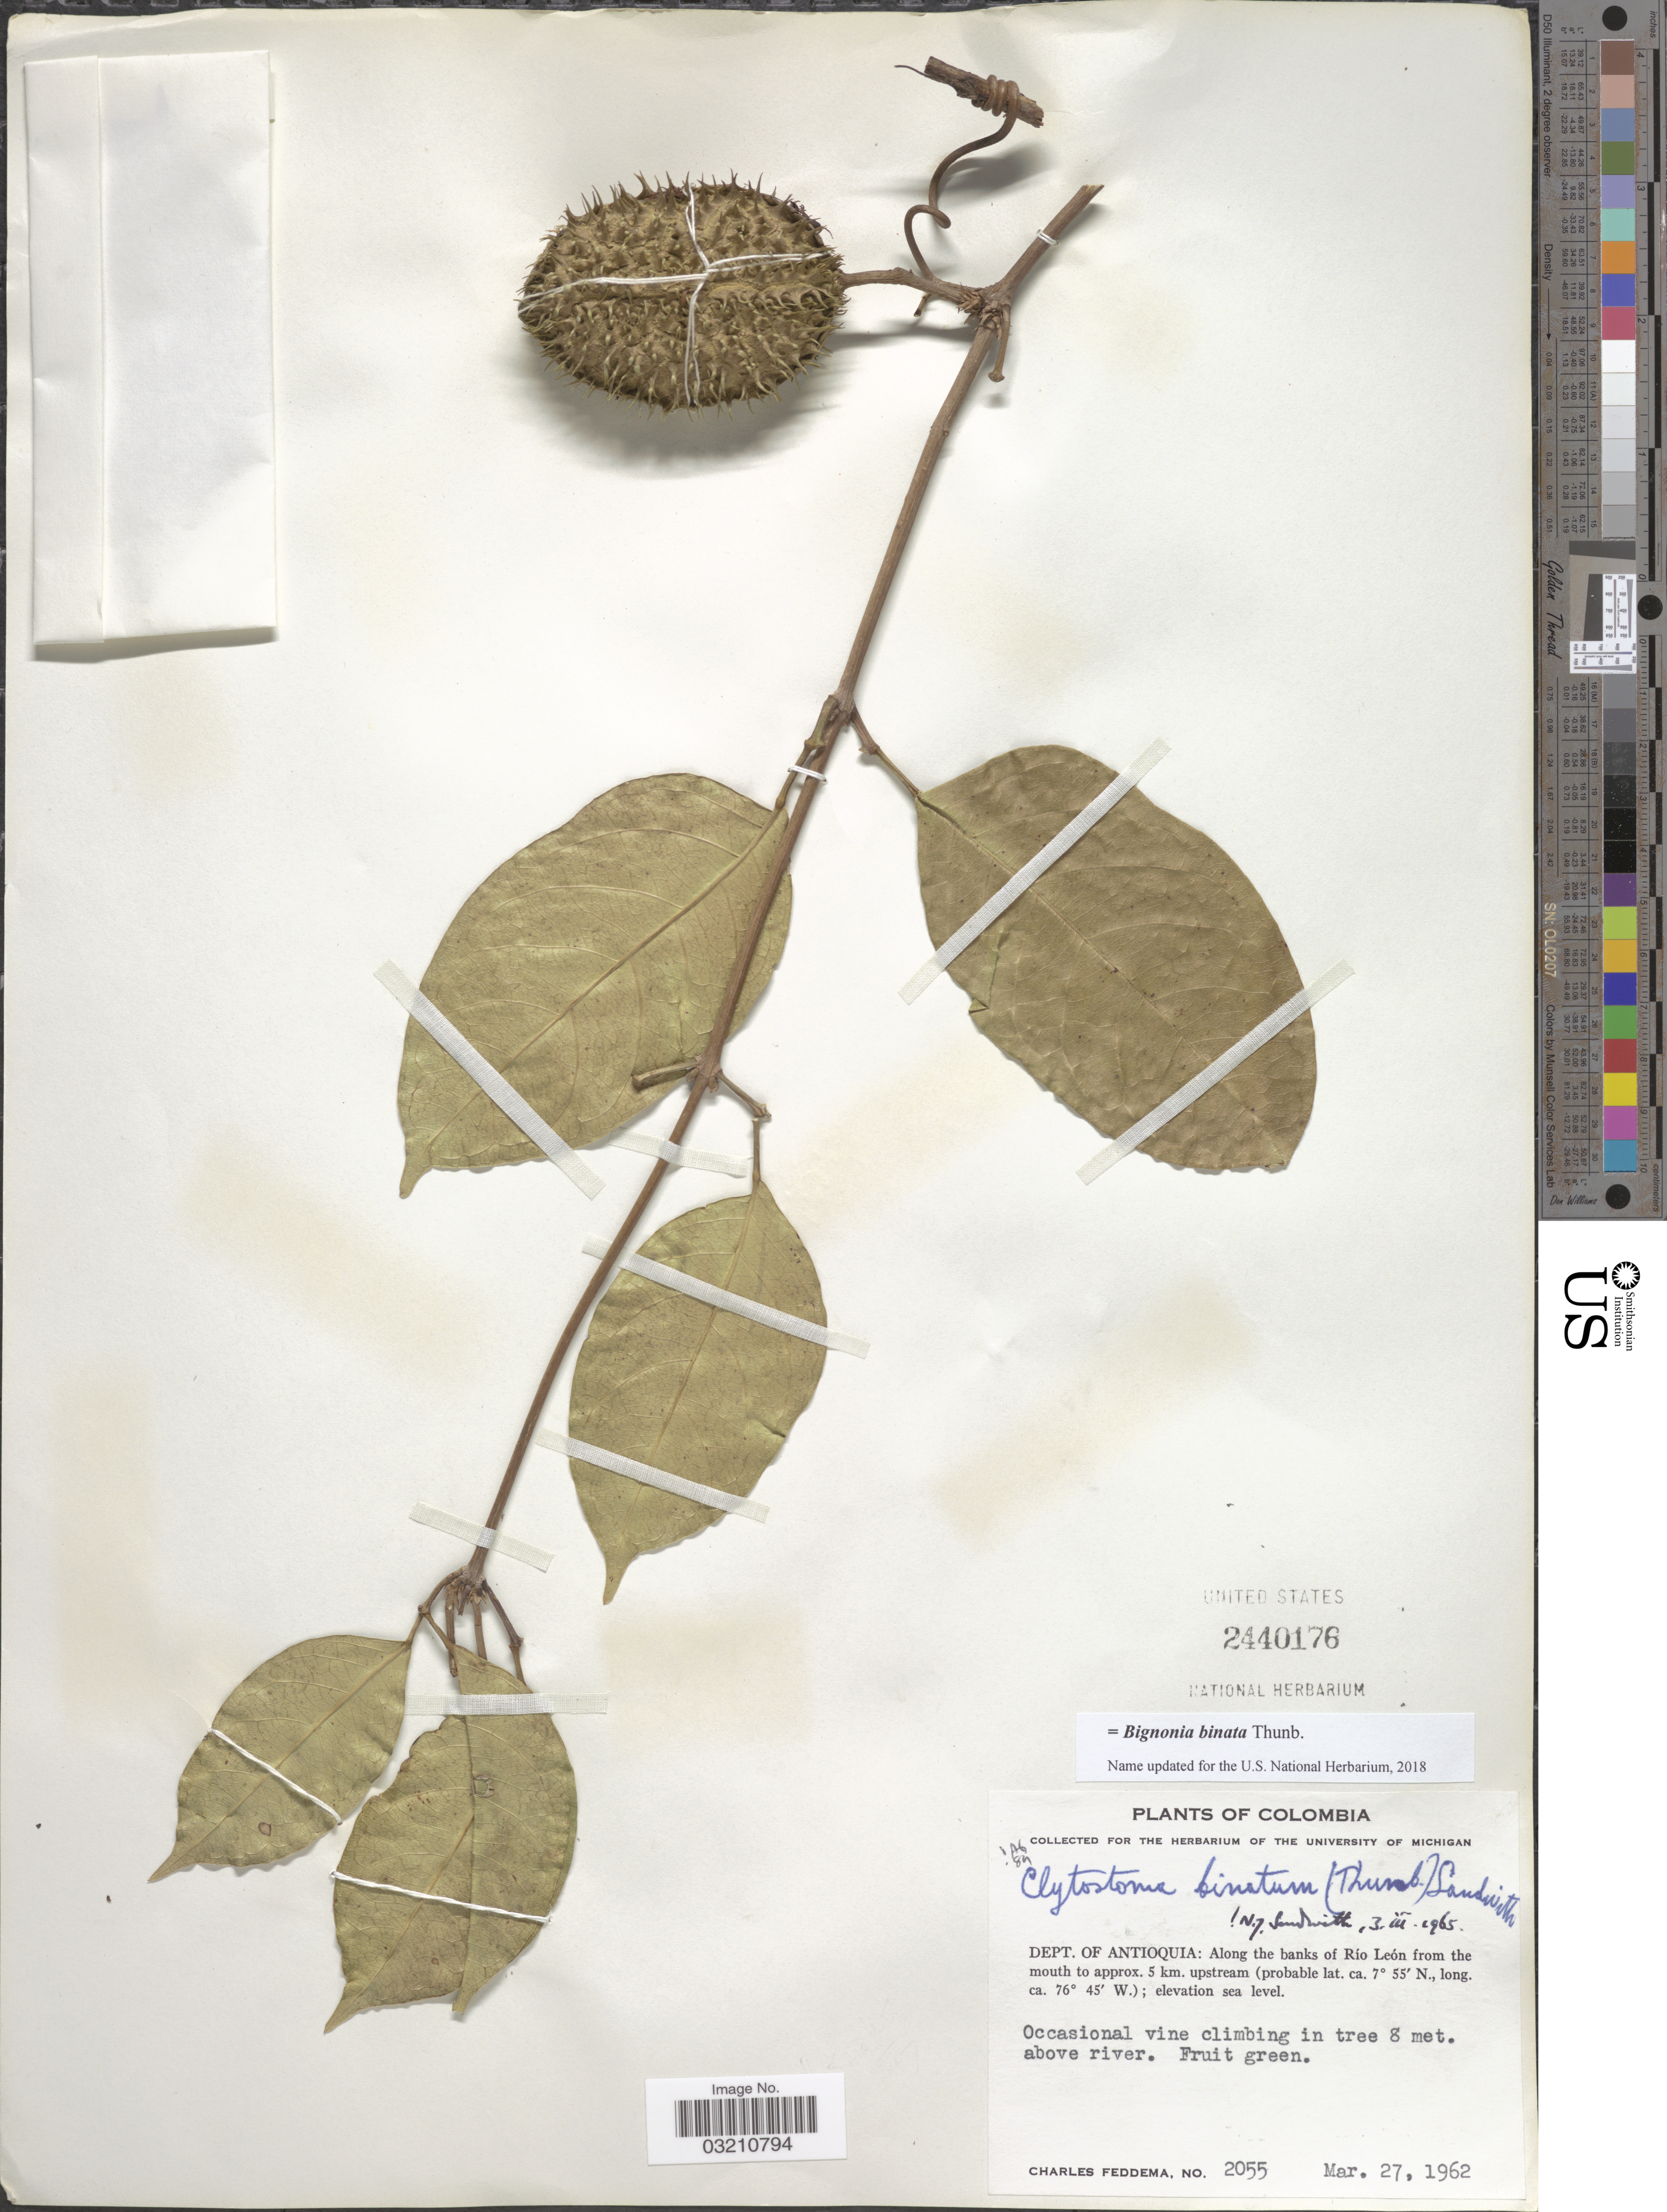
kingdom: Plantae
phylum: Tracheophyta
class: Magnoliopsida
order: Lamiales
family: Bignoniaceae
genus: Bignonia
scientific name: Bignonia binata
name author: Thunb.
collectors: C. Feddema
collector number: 2055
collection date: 1962-03-27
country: Colombia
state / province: Antioquia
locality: Dept. of Antioquia: Along the banks of Río León from the mouth to approx. 5 km upstream.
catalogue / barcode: US 2440176